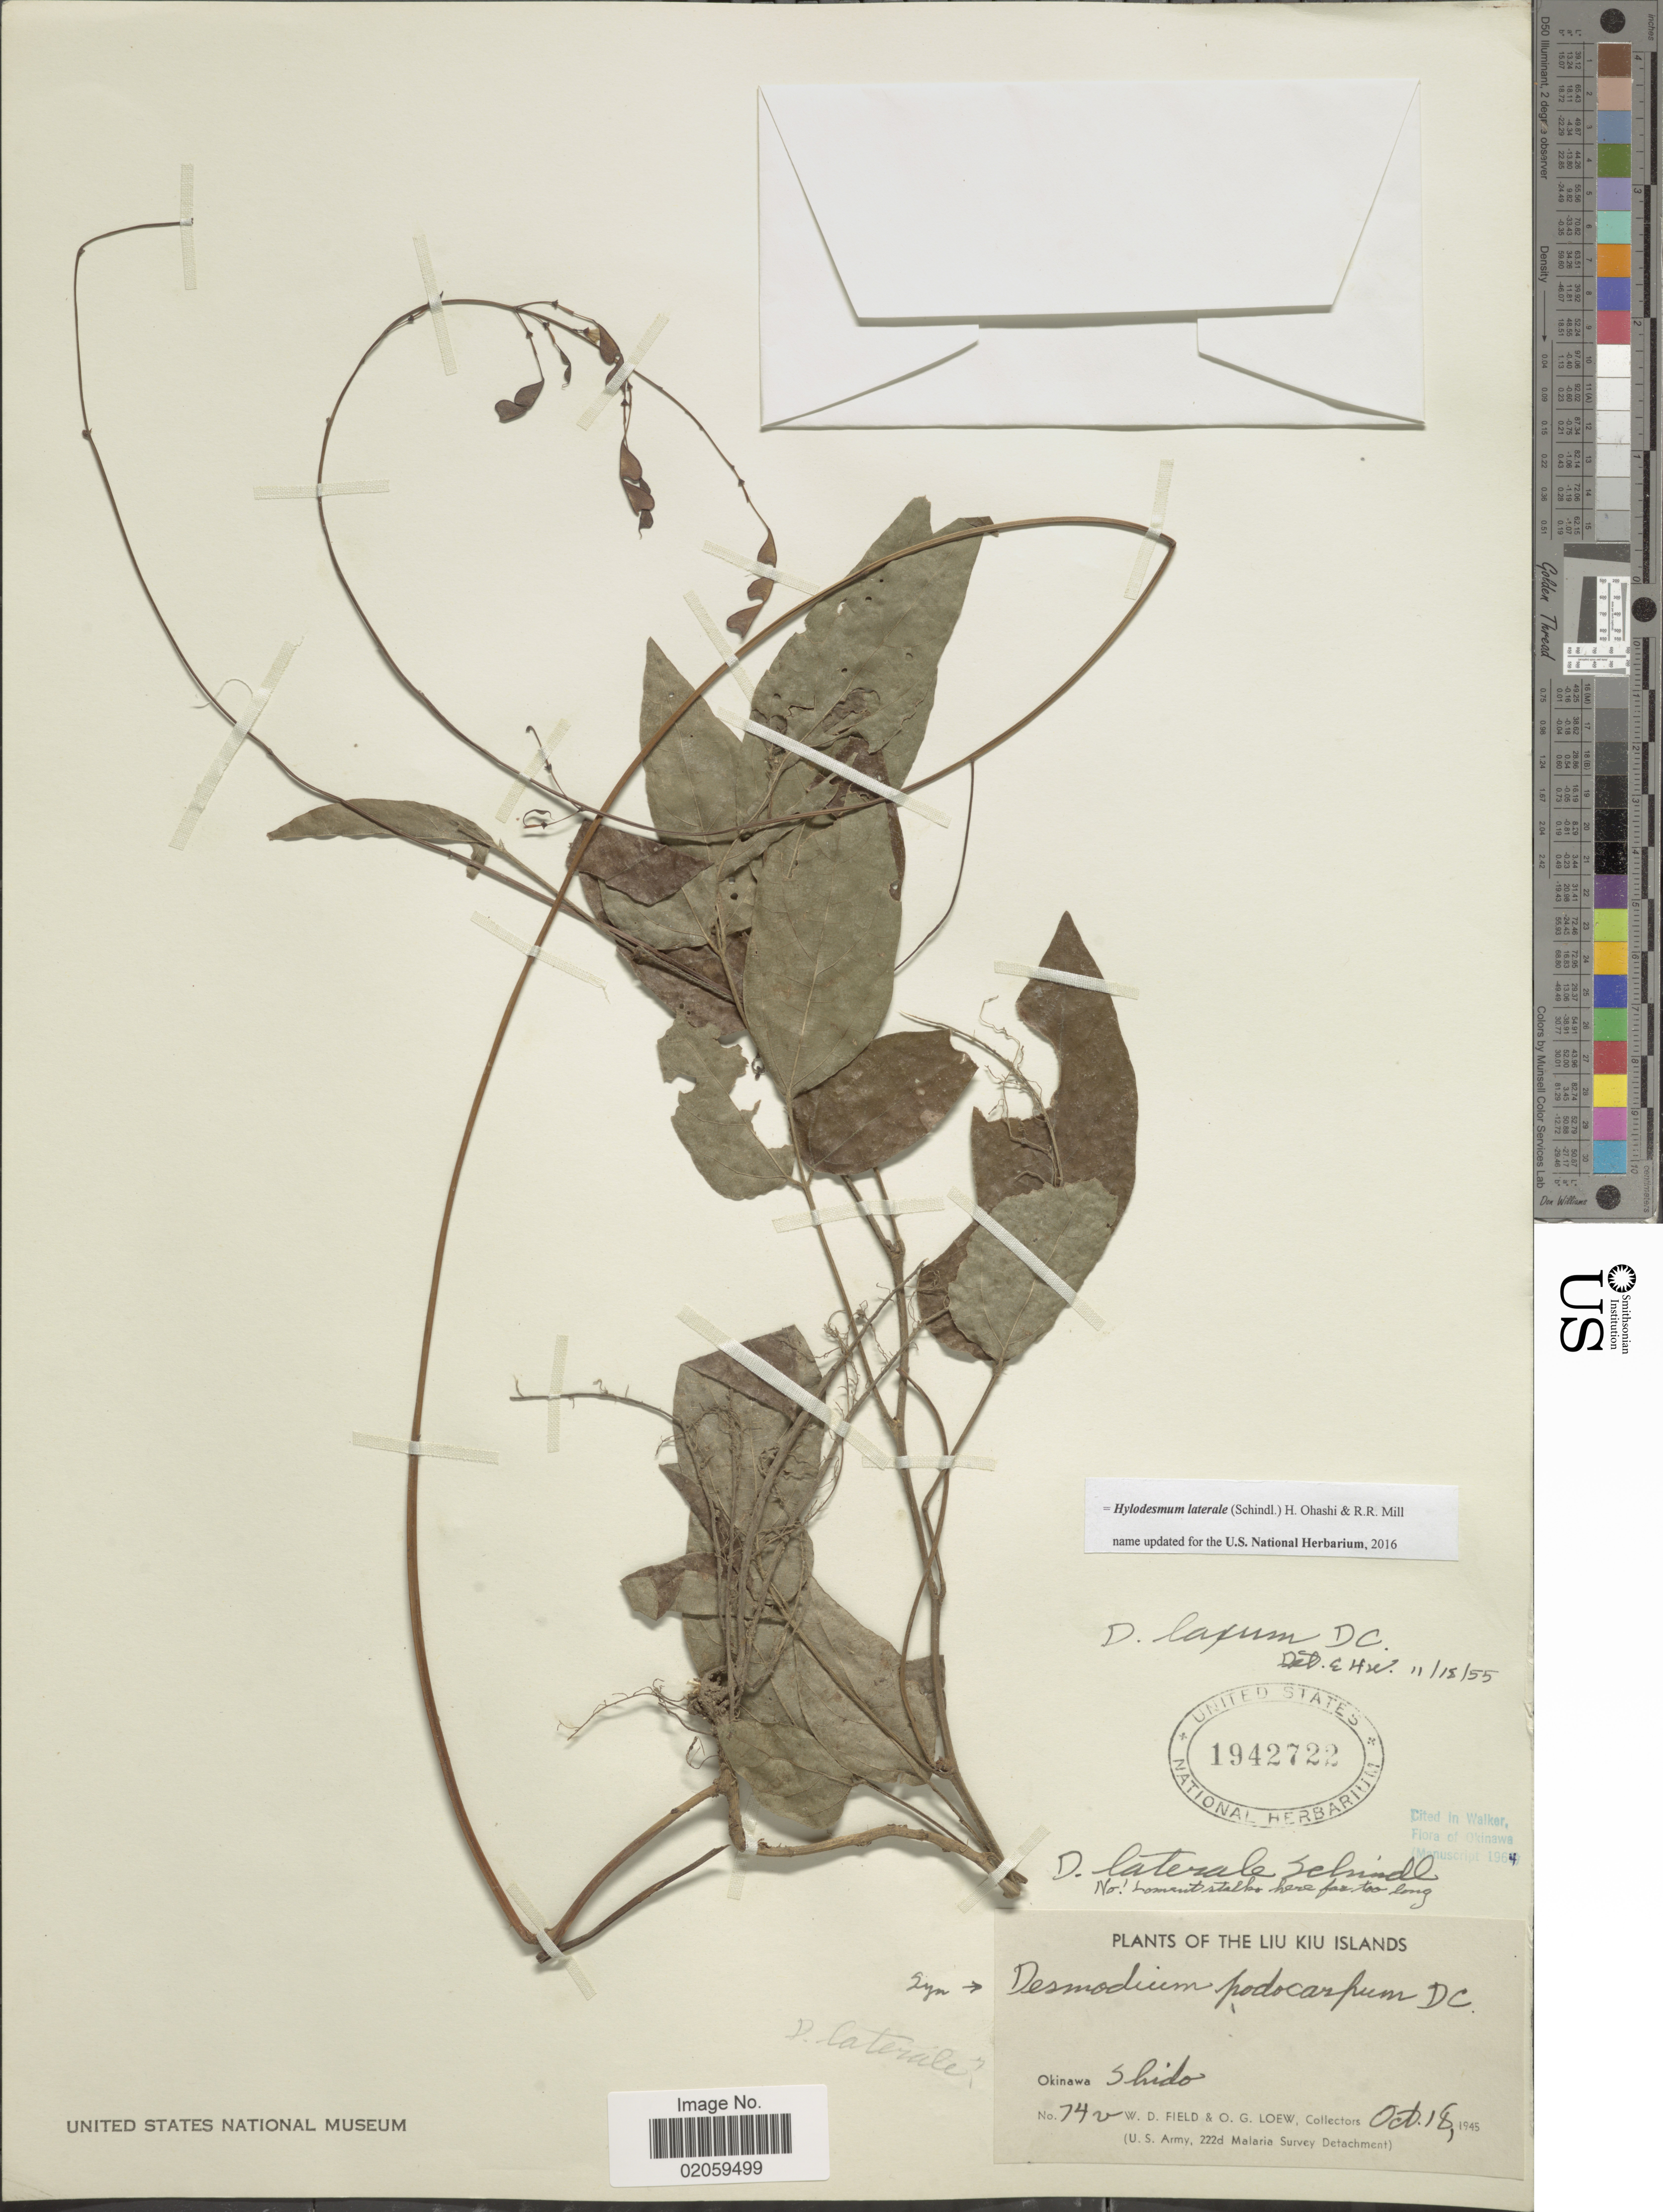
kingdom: Plantae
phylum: Tracheophyta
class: Magnoliopsida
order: Fabales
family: Fabaceae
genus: Hylodesmum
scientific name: Hylodesmum laterale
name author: (Schindl.) H. Ohashi & R.R. Mill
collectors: W. D. Field & O. G. Loew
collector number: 74v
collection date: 1945-10-18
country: Japan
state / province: Okinawa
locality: Liu Kiu Islands, Okinawa Shido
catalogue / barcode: US 1942722